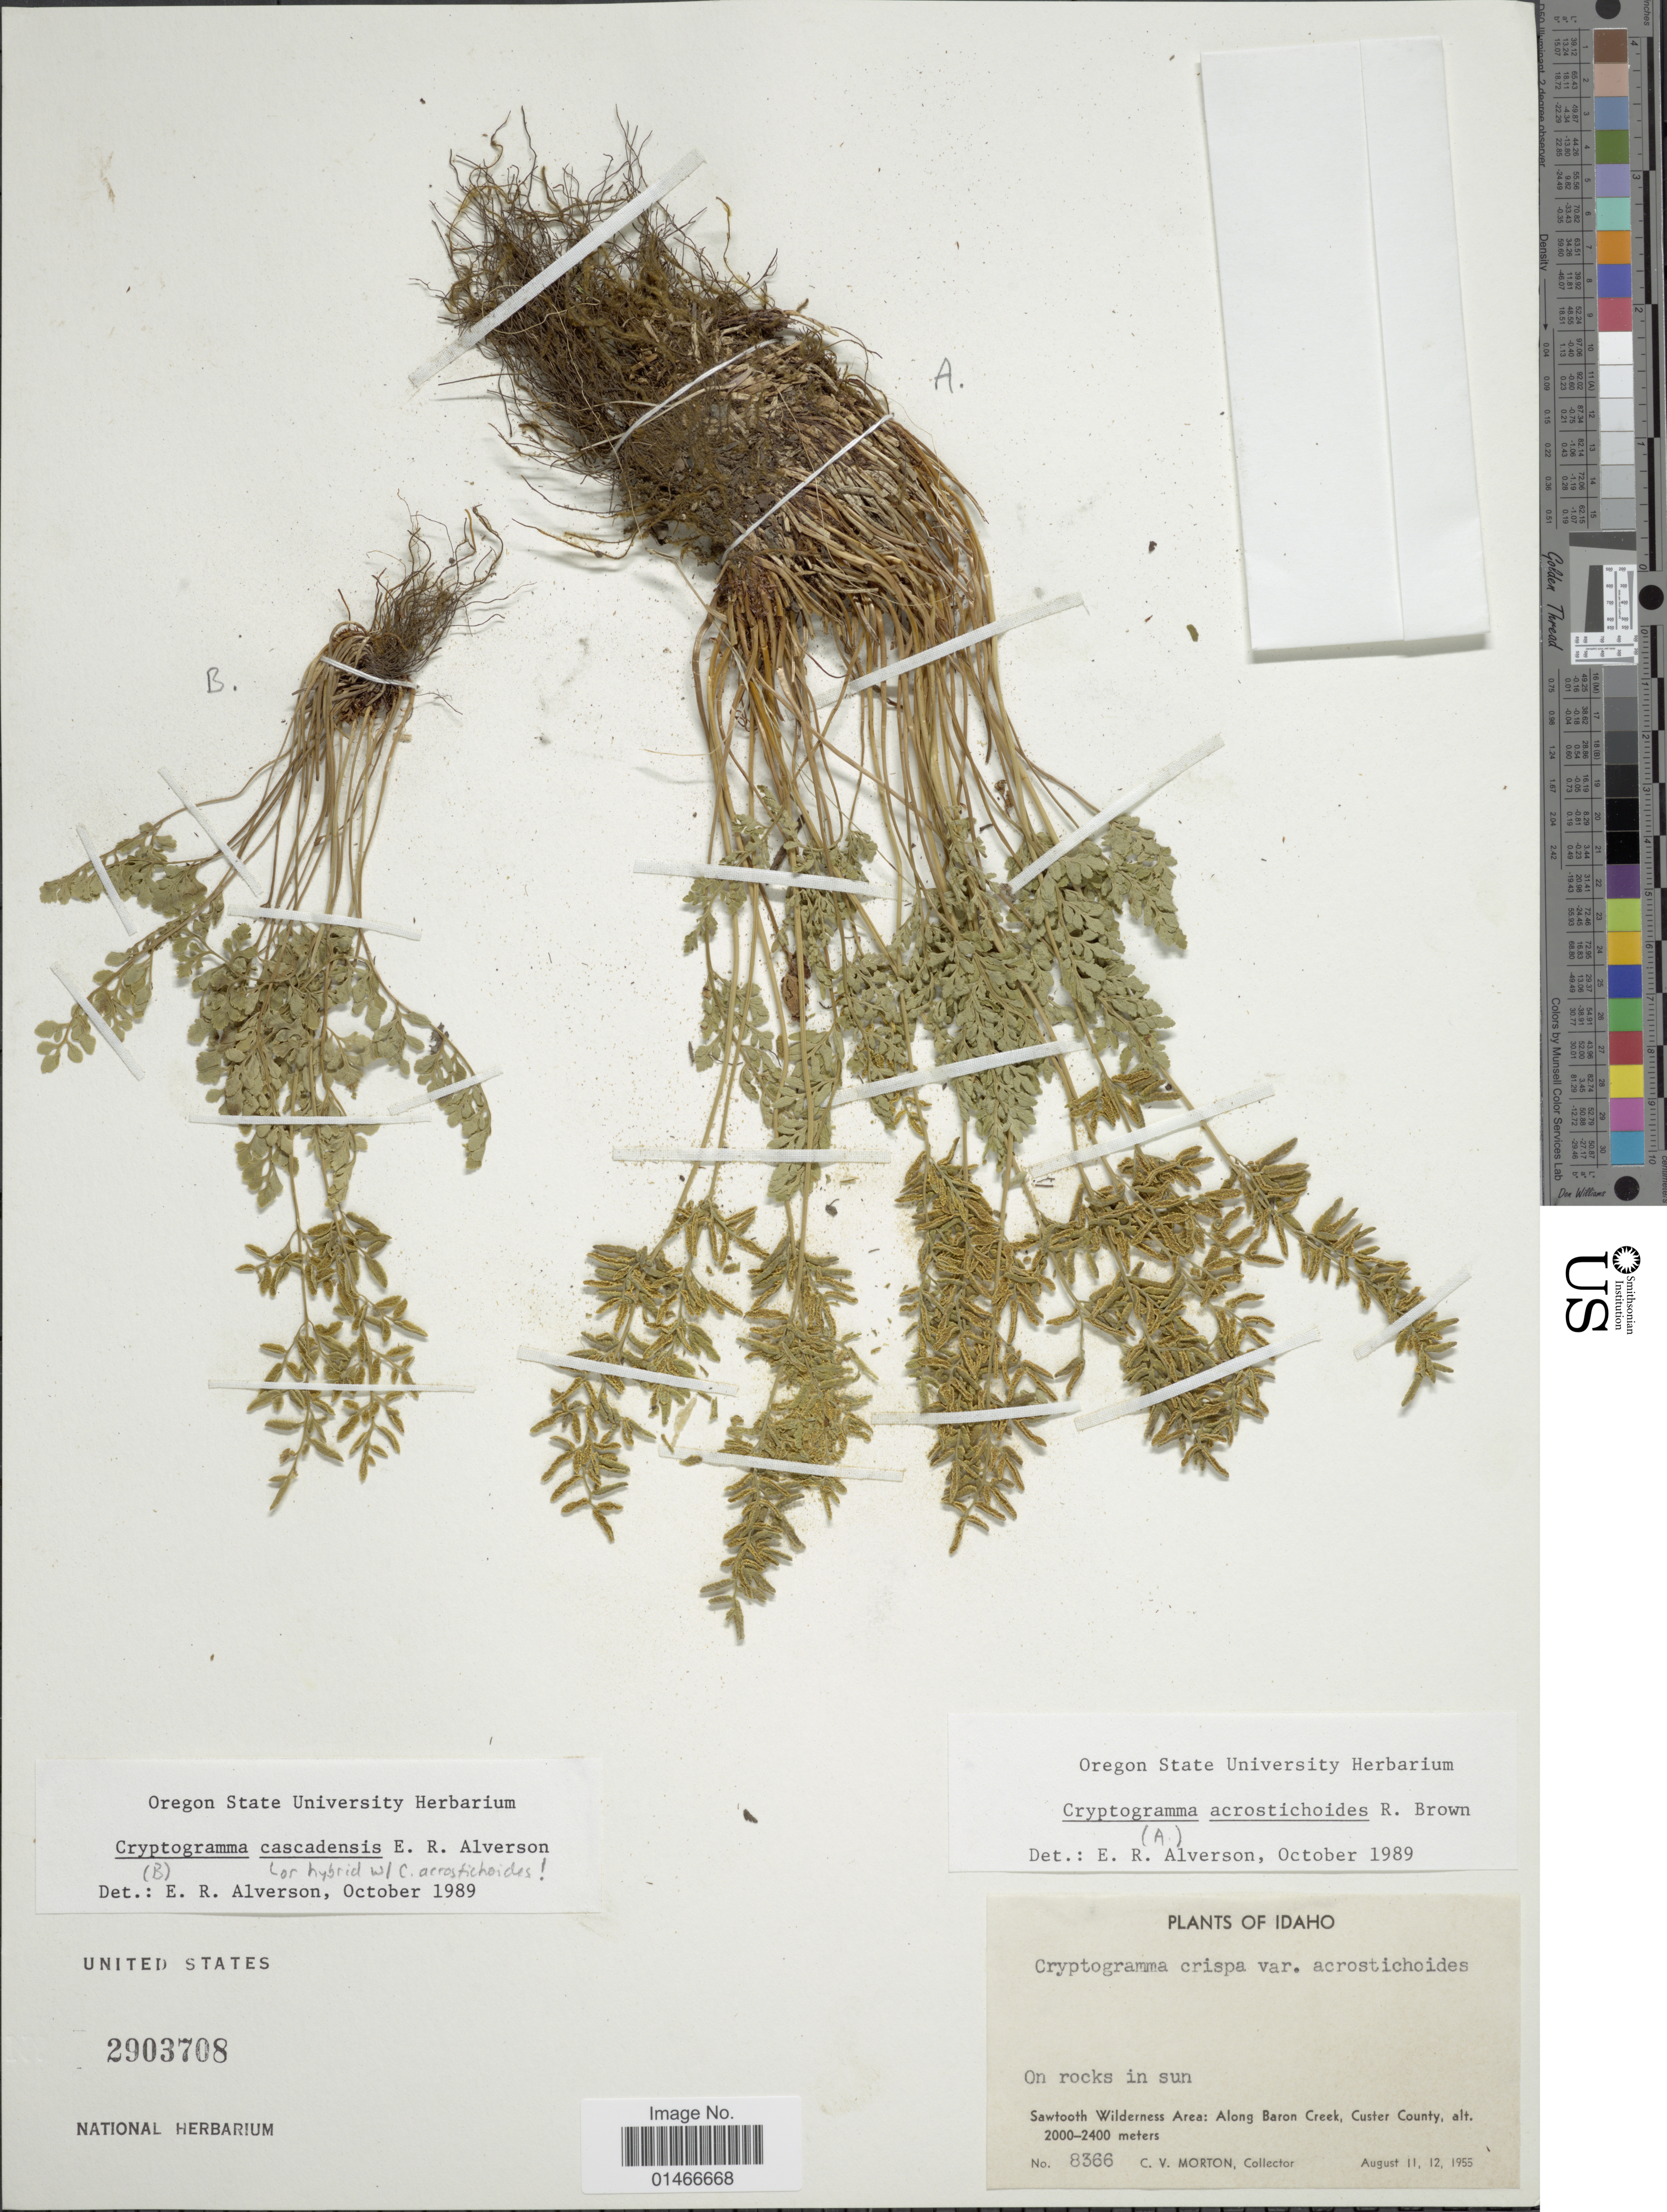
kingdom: Plantae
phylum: Tracheophyta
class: Polypodiopsida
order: Polypodiales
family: Pteridaceae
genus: Cryptogramma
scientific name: Cryptogramma cascadensis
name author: Alverson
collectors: C. V. Morton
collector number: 8366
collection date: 1955-08-11/1955-08-12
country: United States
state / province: Idaho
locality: Sawtooth Wilderness Area: Along Baron Creek, Custer County.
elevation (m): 2000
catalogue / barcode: US 2903708